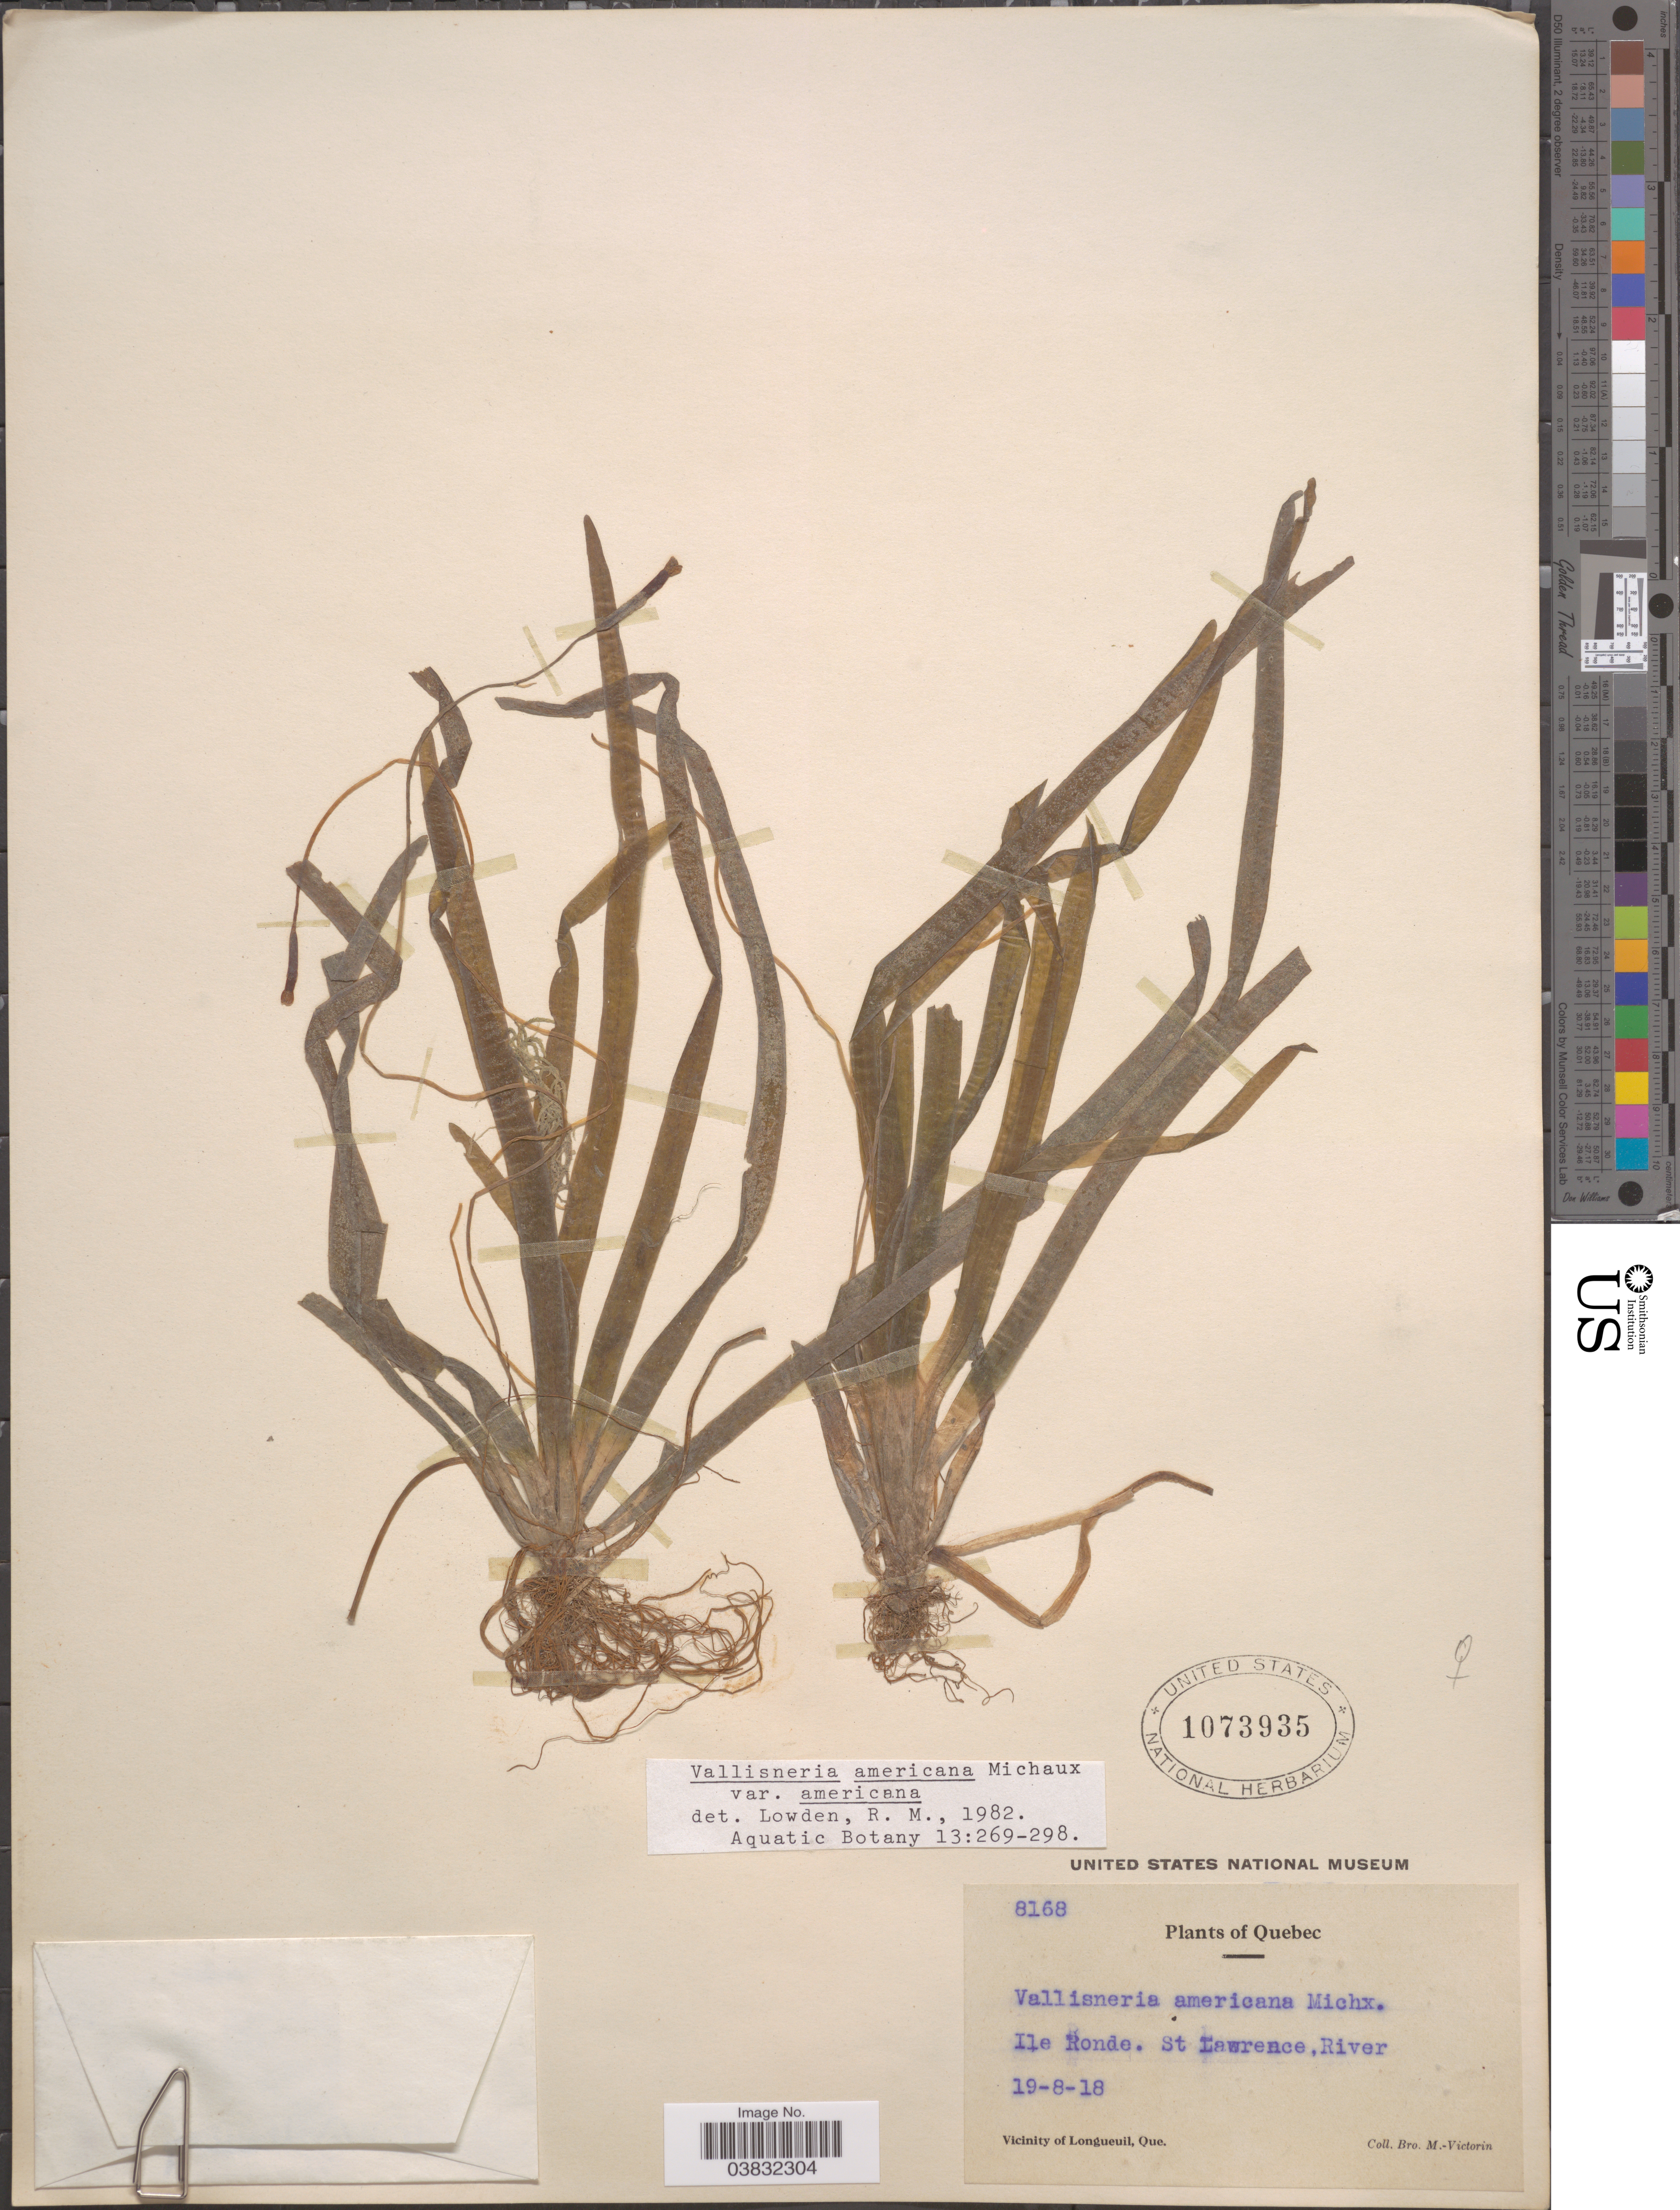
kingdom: Plantae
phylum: Tracheophyta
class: Liliopsida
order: Alismatales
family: Hydrocharitaceae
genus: Vallisneria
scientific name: Vallisneria americana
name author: Michx.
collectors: Fr. Marie-Victorin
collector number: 8168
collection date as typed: Transcribed d/m/y: 19/8/18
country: Canada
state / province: Quebec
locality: Ile Ronde. St Lawrence, River. Vicinity of Longueuil.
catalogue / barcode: US 1073935